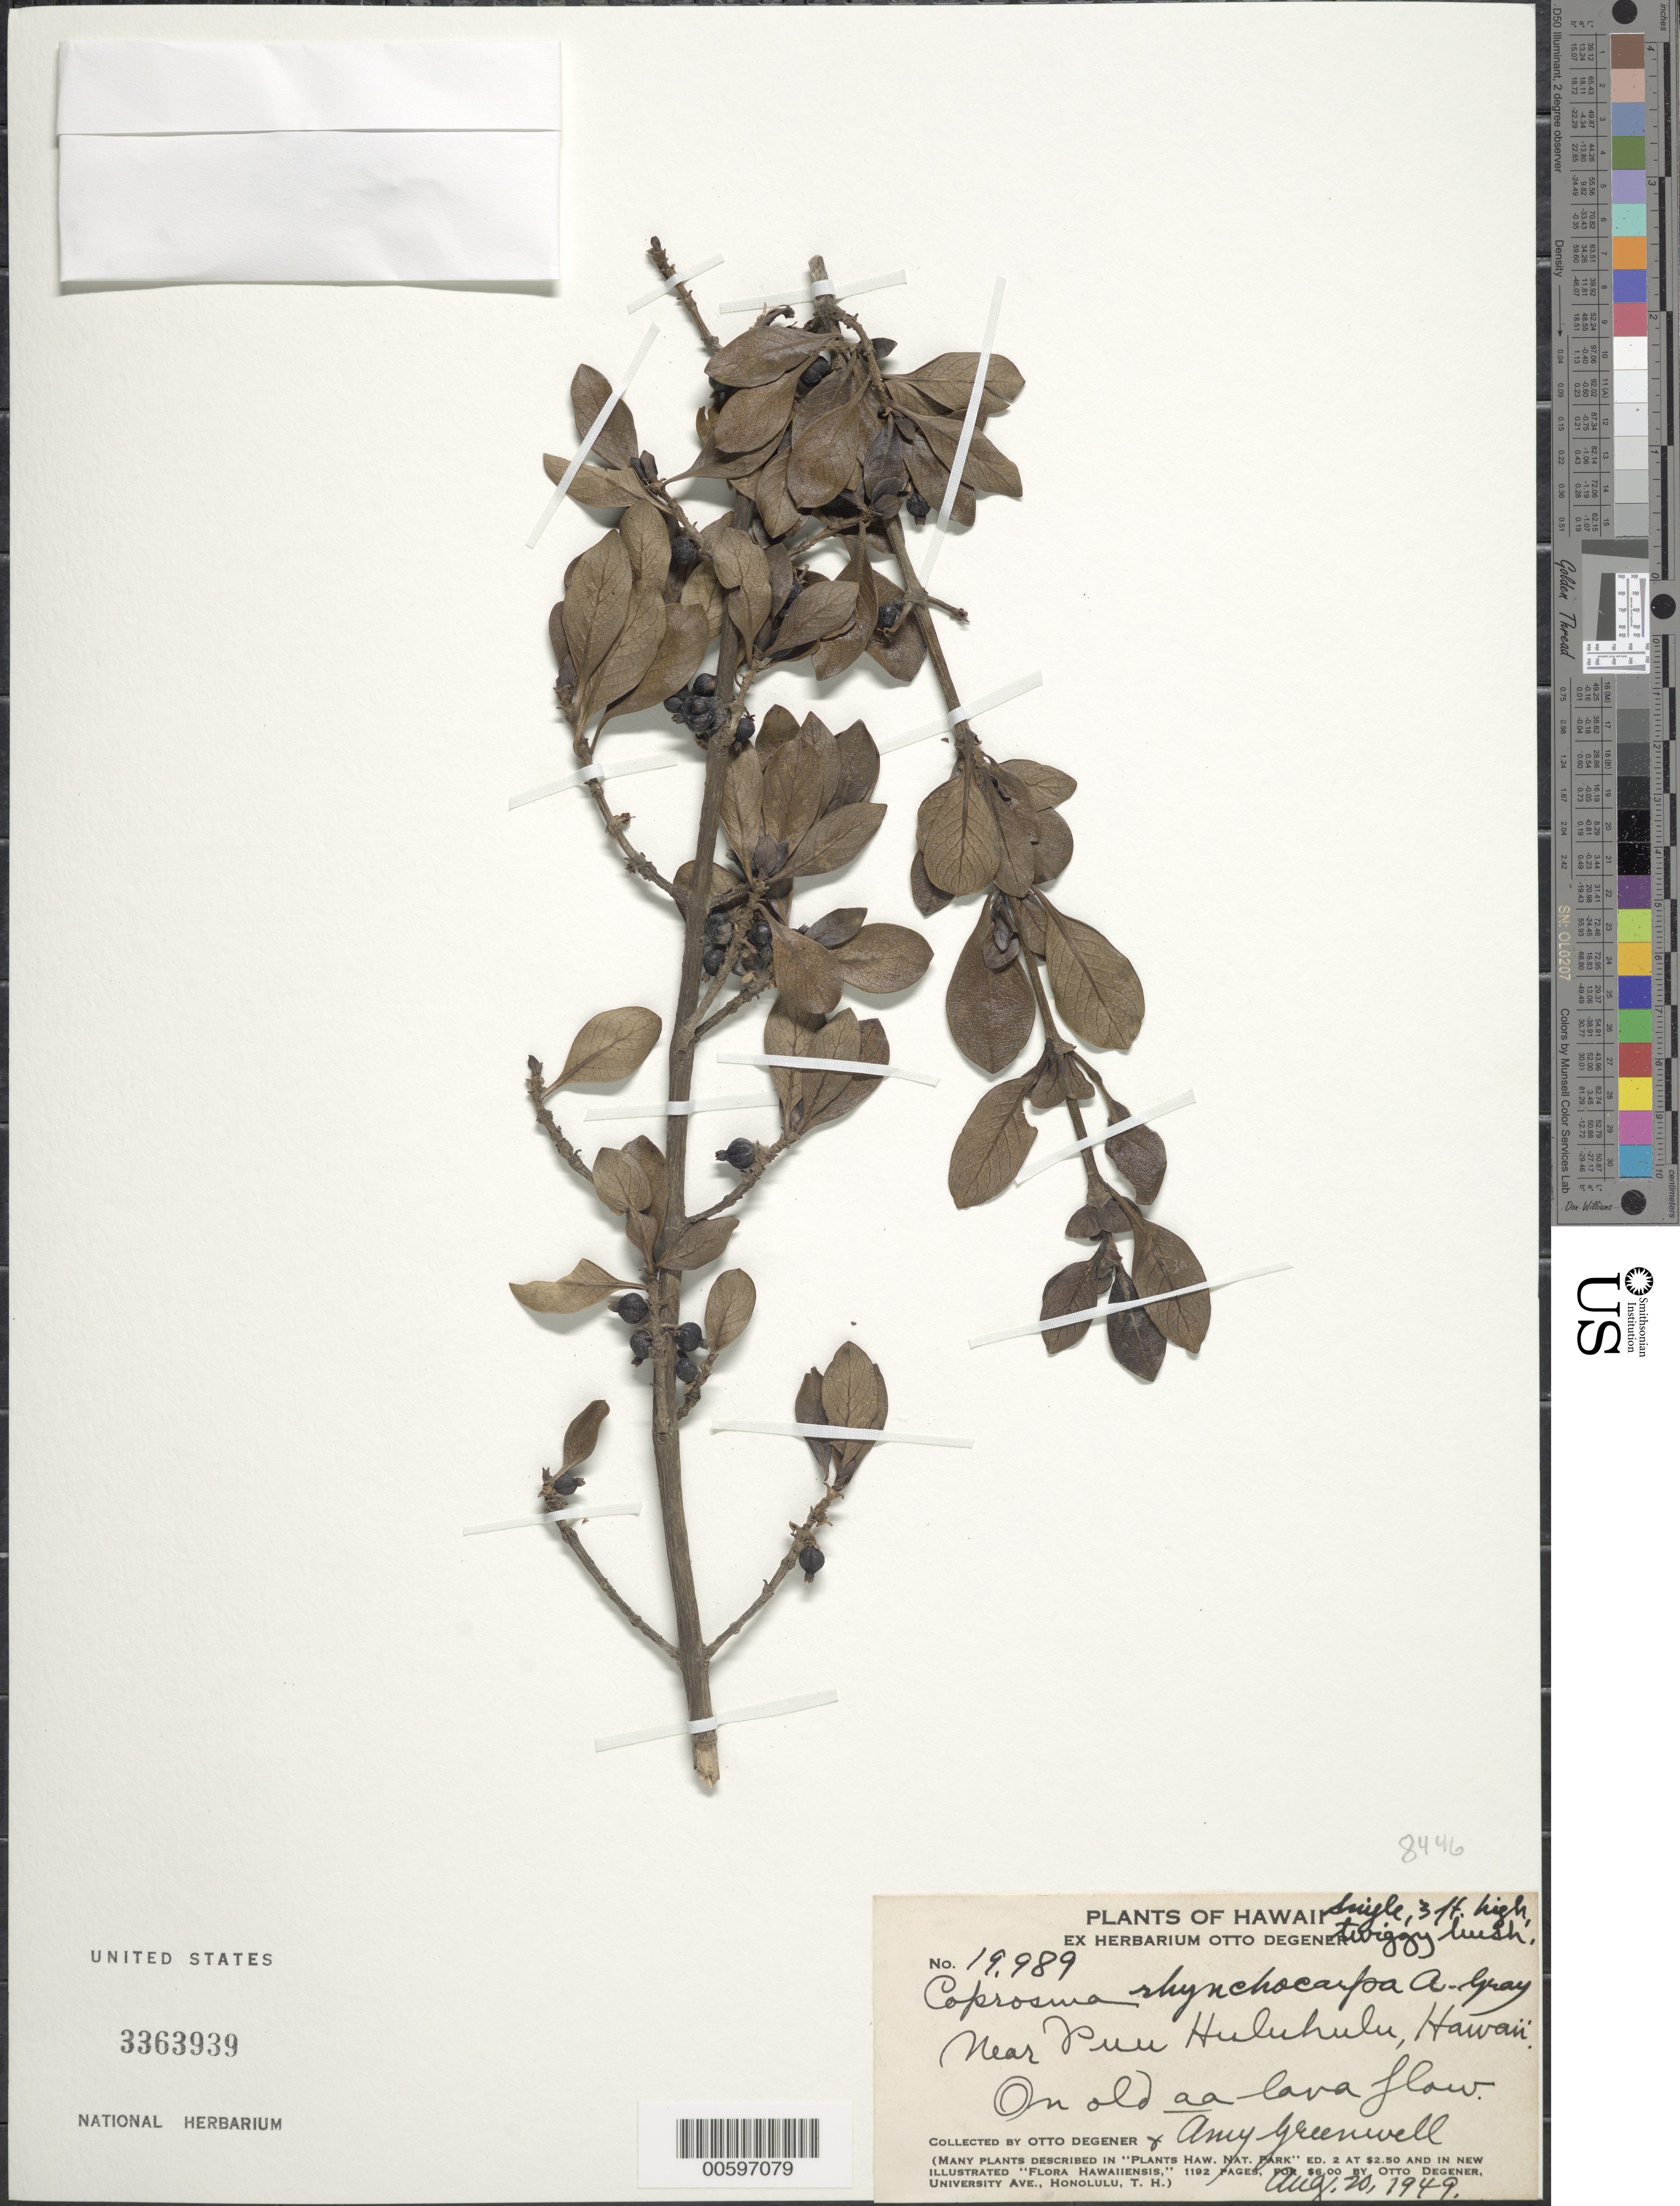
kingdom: Plantae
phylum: Tracheophyta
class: Magnoliopsida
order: Gentianales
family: Rubiaceae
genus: Coprosma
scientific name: Coprosma rhynchocarpa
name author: A. Gray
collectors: O. Degener & A. B. Greenwell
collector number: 19989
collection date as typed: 20 Aug 1949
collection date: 1949-08-20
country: United States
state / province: Hawaii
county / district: Hawaii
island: Hawaii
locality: Near Puu Huluhulu.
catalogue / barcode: US 3363939